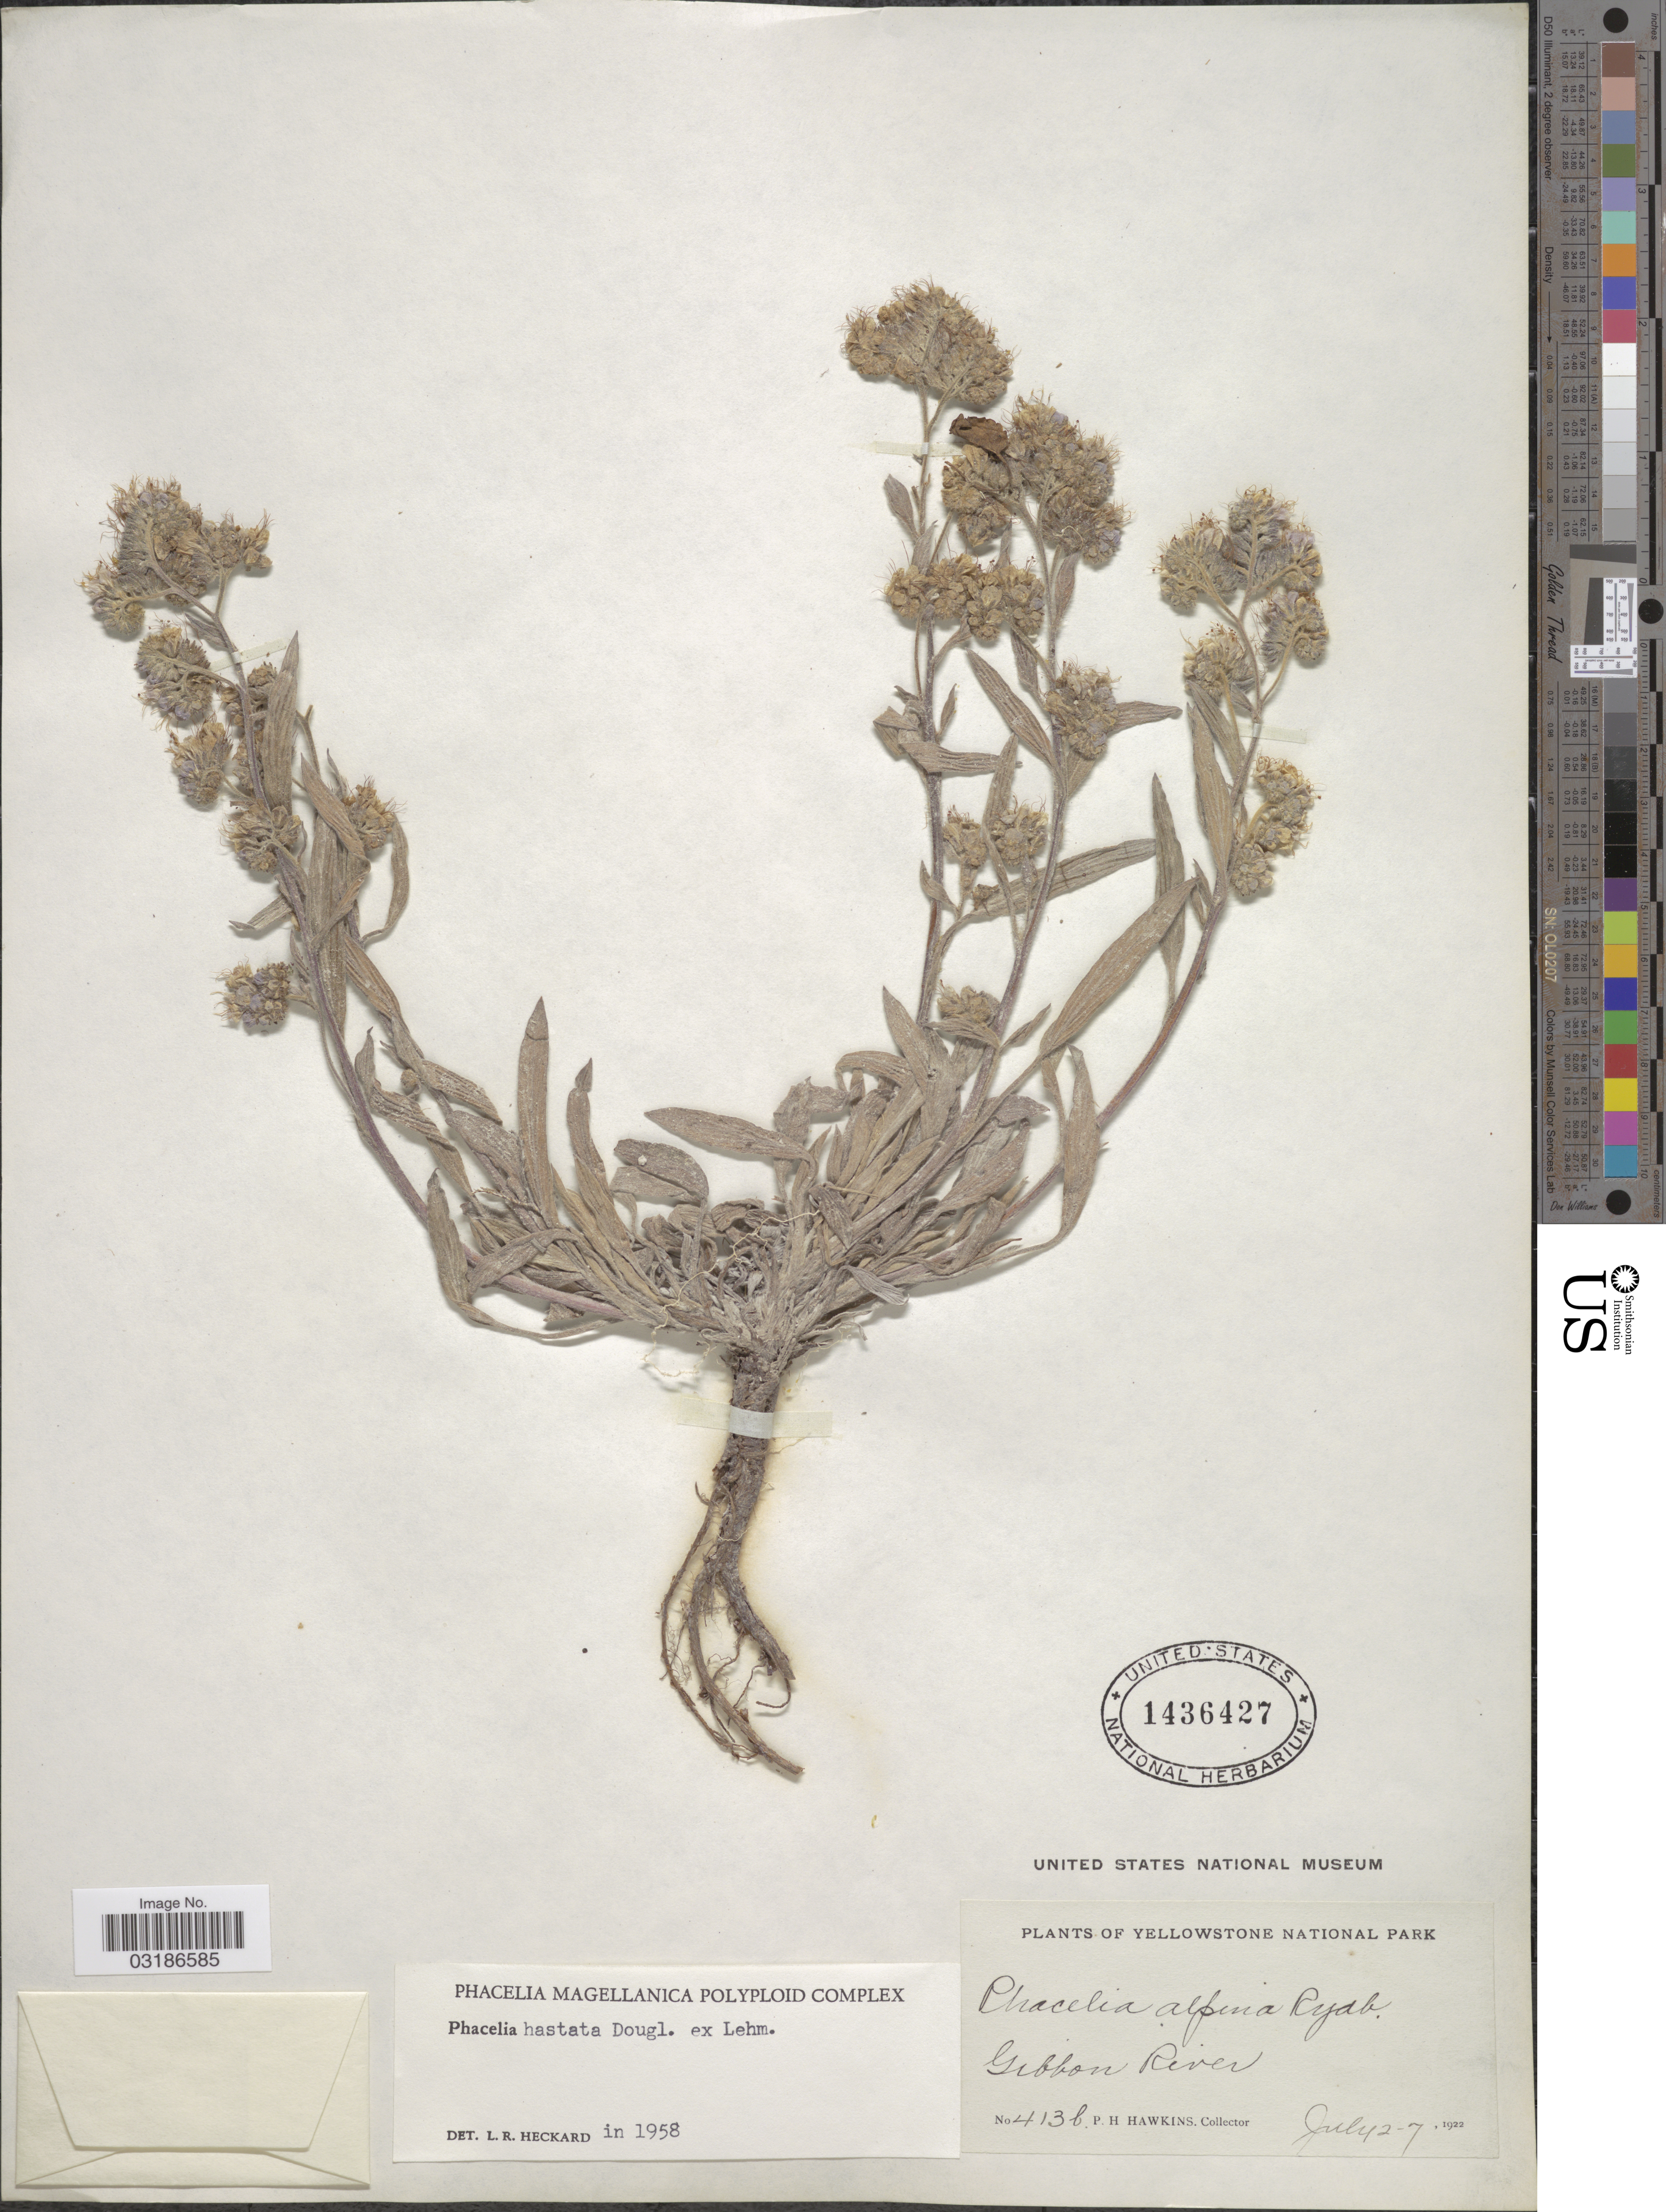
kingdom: Plantae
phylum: Tracheophyta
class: Magnoliopsida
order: Boraginales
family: Hydrophyllaceae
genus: Phacelia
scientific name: Phacelia hastata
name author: Douglas ex Lehm.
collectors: P. Hawkins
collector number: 413b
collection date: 1922-07-02/1922-07-07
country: United States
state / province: Wyoming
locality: Yellowstone National Park, Gibbon River.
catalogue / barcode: US 1436427